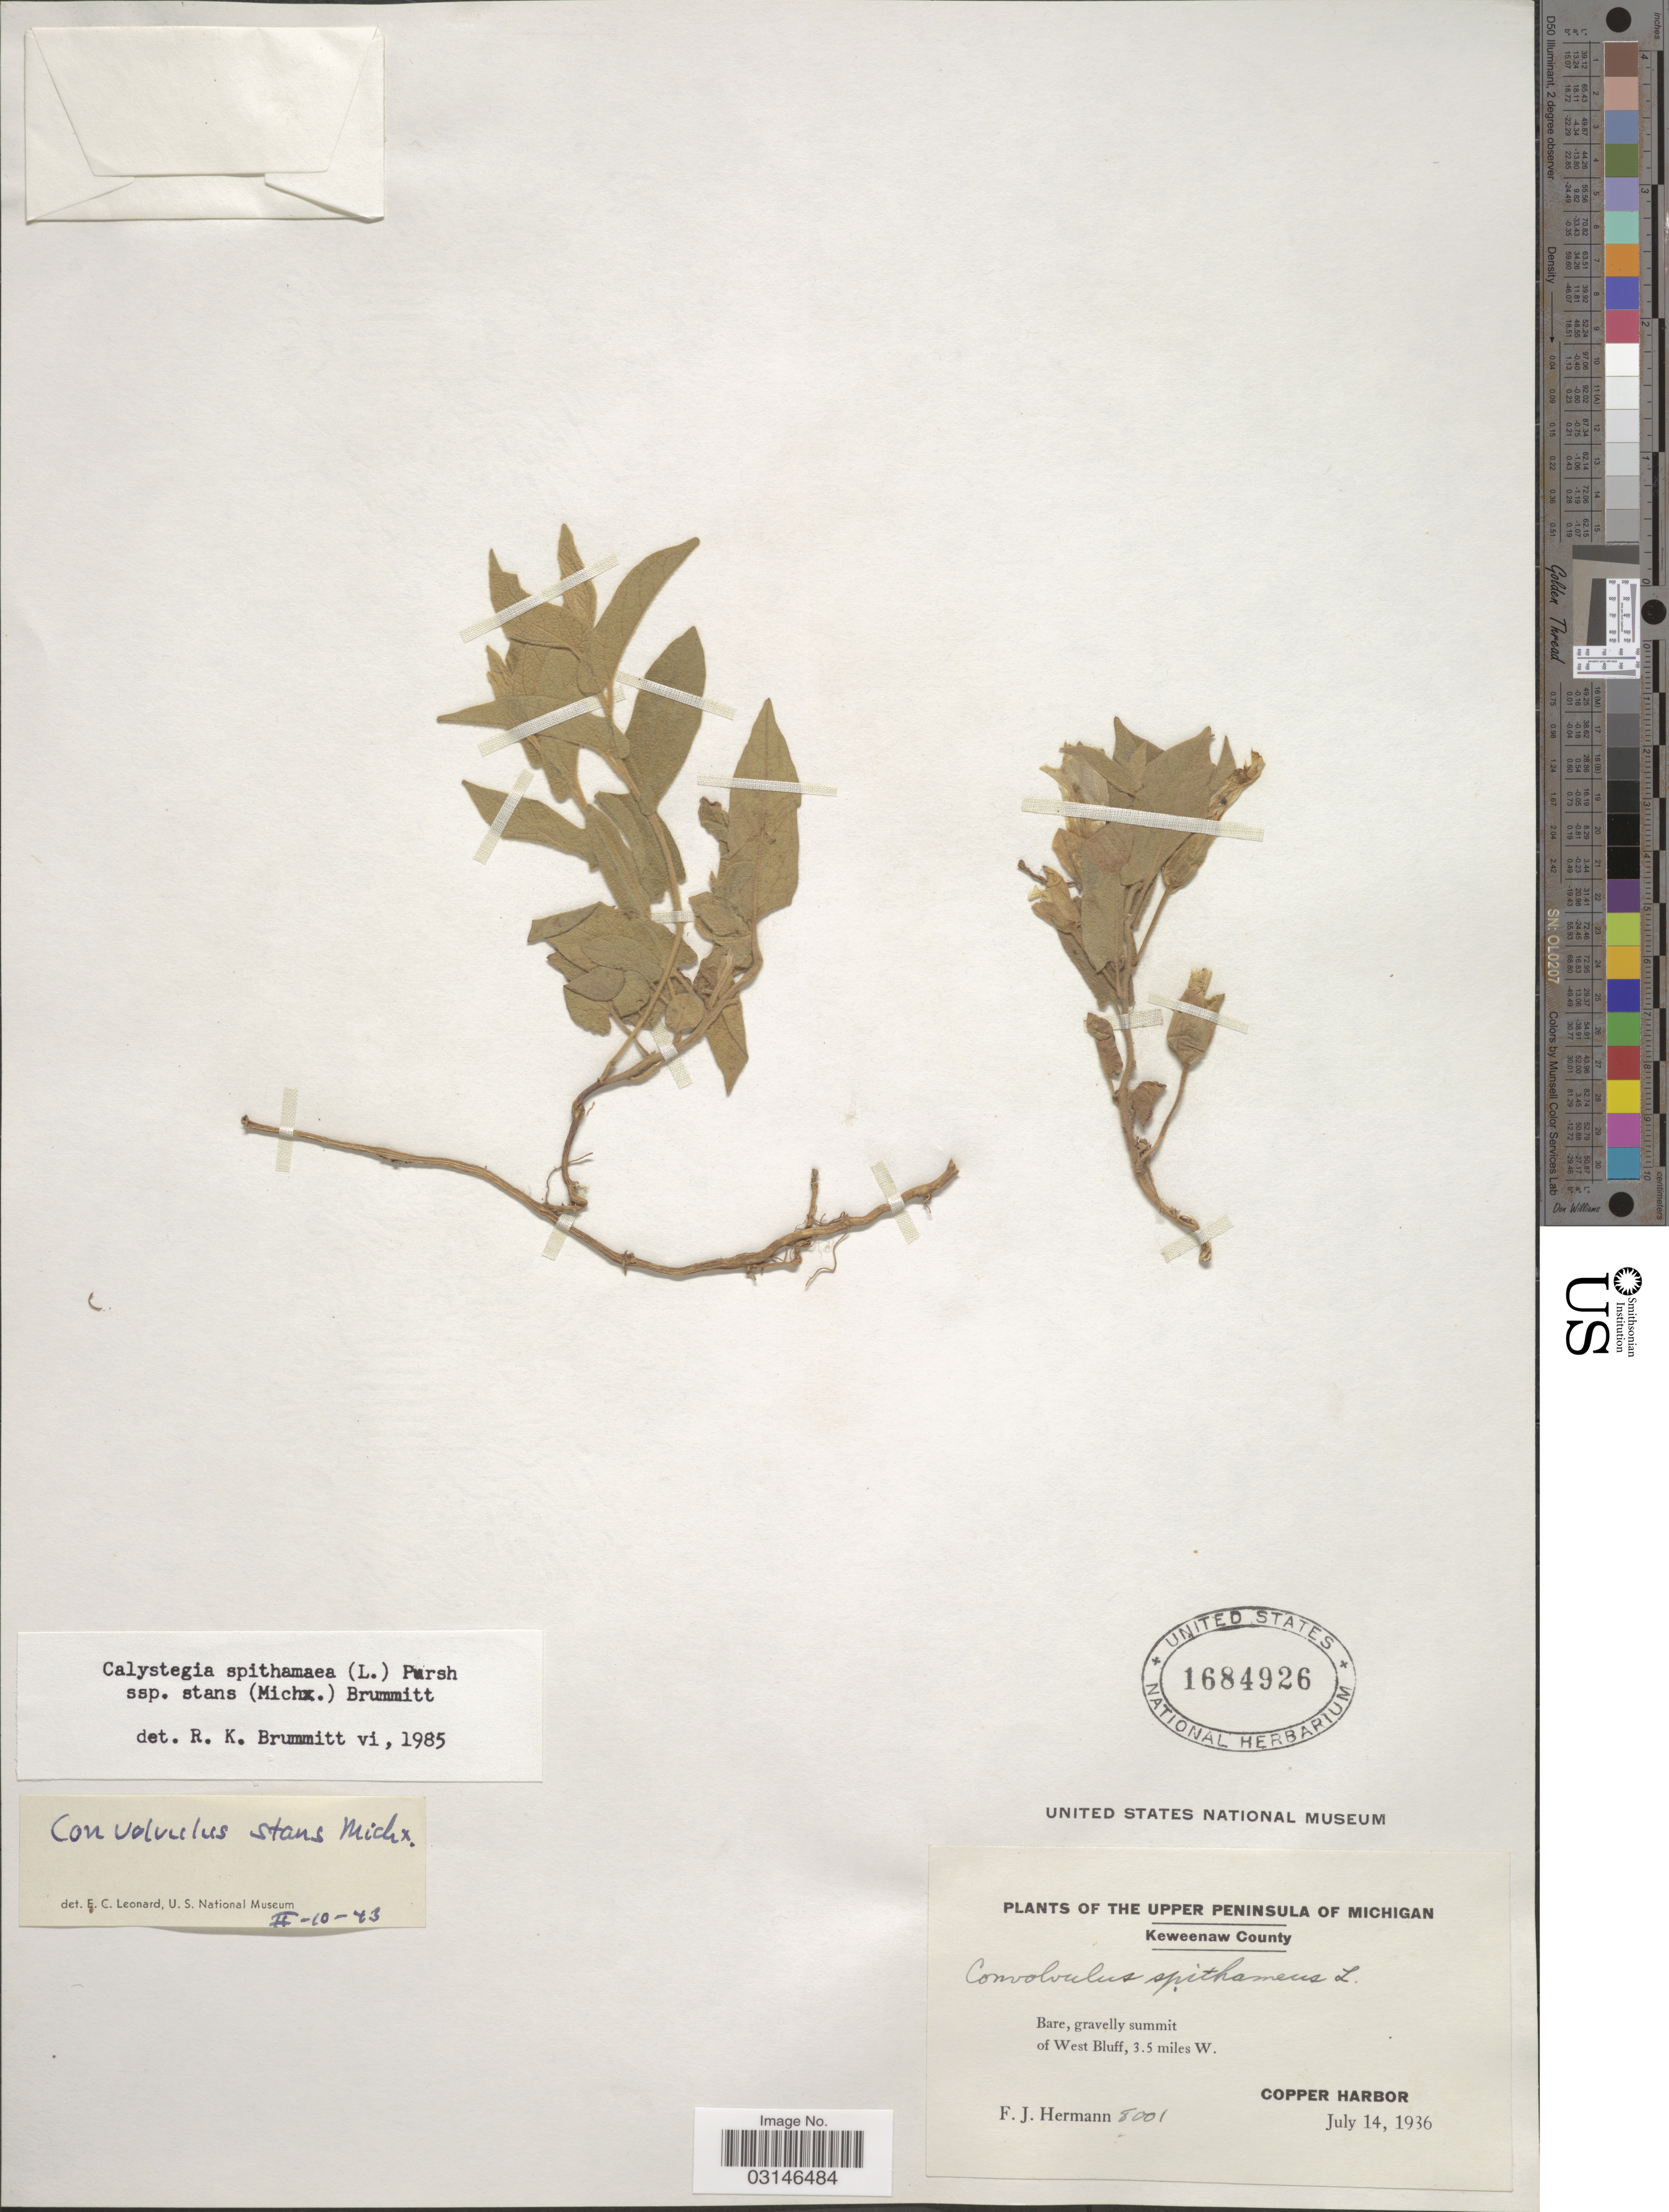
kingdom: Plantae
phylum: Tracheophyta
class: Magnoliopsida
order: Solanales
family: Convolvulaceae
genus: Calystegia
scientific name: Calystegia spithamaea subsp. stans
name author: (Michx.) Brummitt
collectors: F. J. Hermann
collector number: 8001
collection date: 1936-07-14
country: United States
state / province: Michigan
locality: The Upper Peninsula of Michigan, Keweenaw County, Bare, gravelly summit of West Bluff, 3.5 miles W., Copper Harbor.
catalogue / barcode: US 1684926